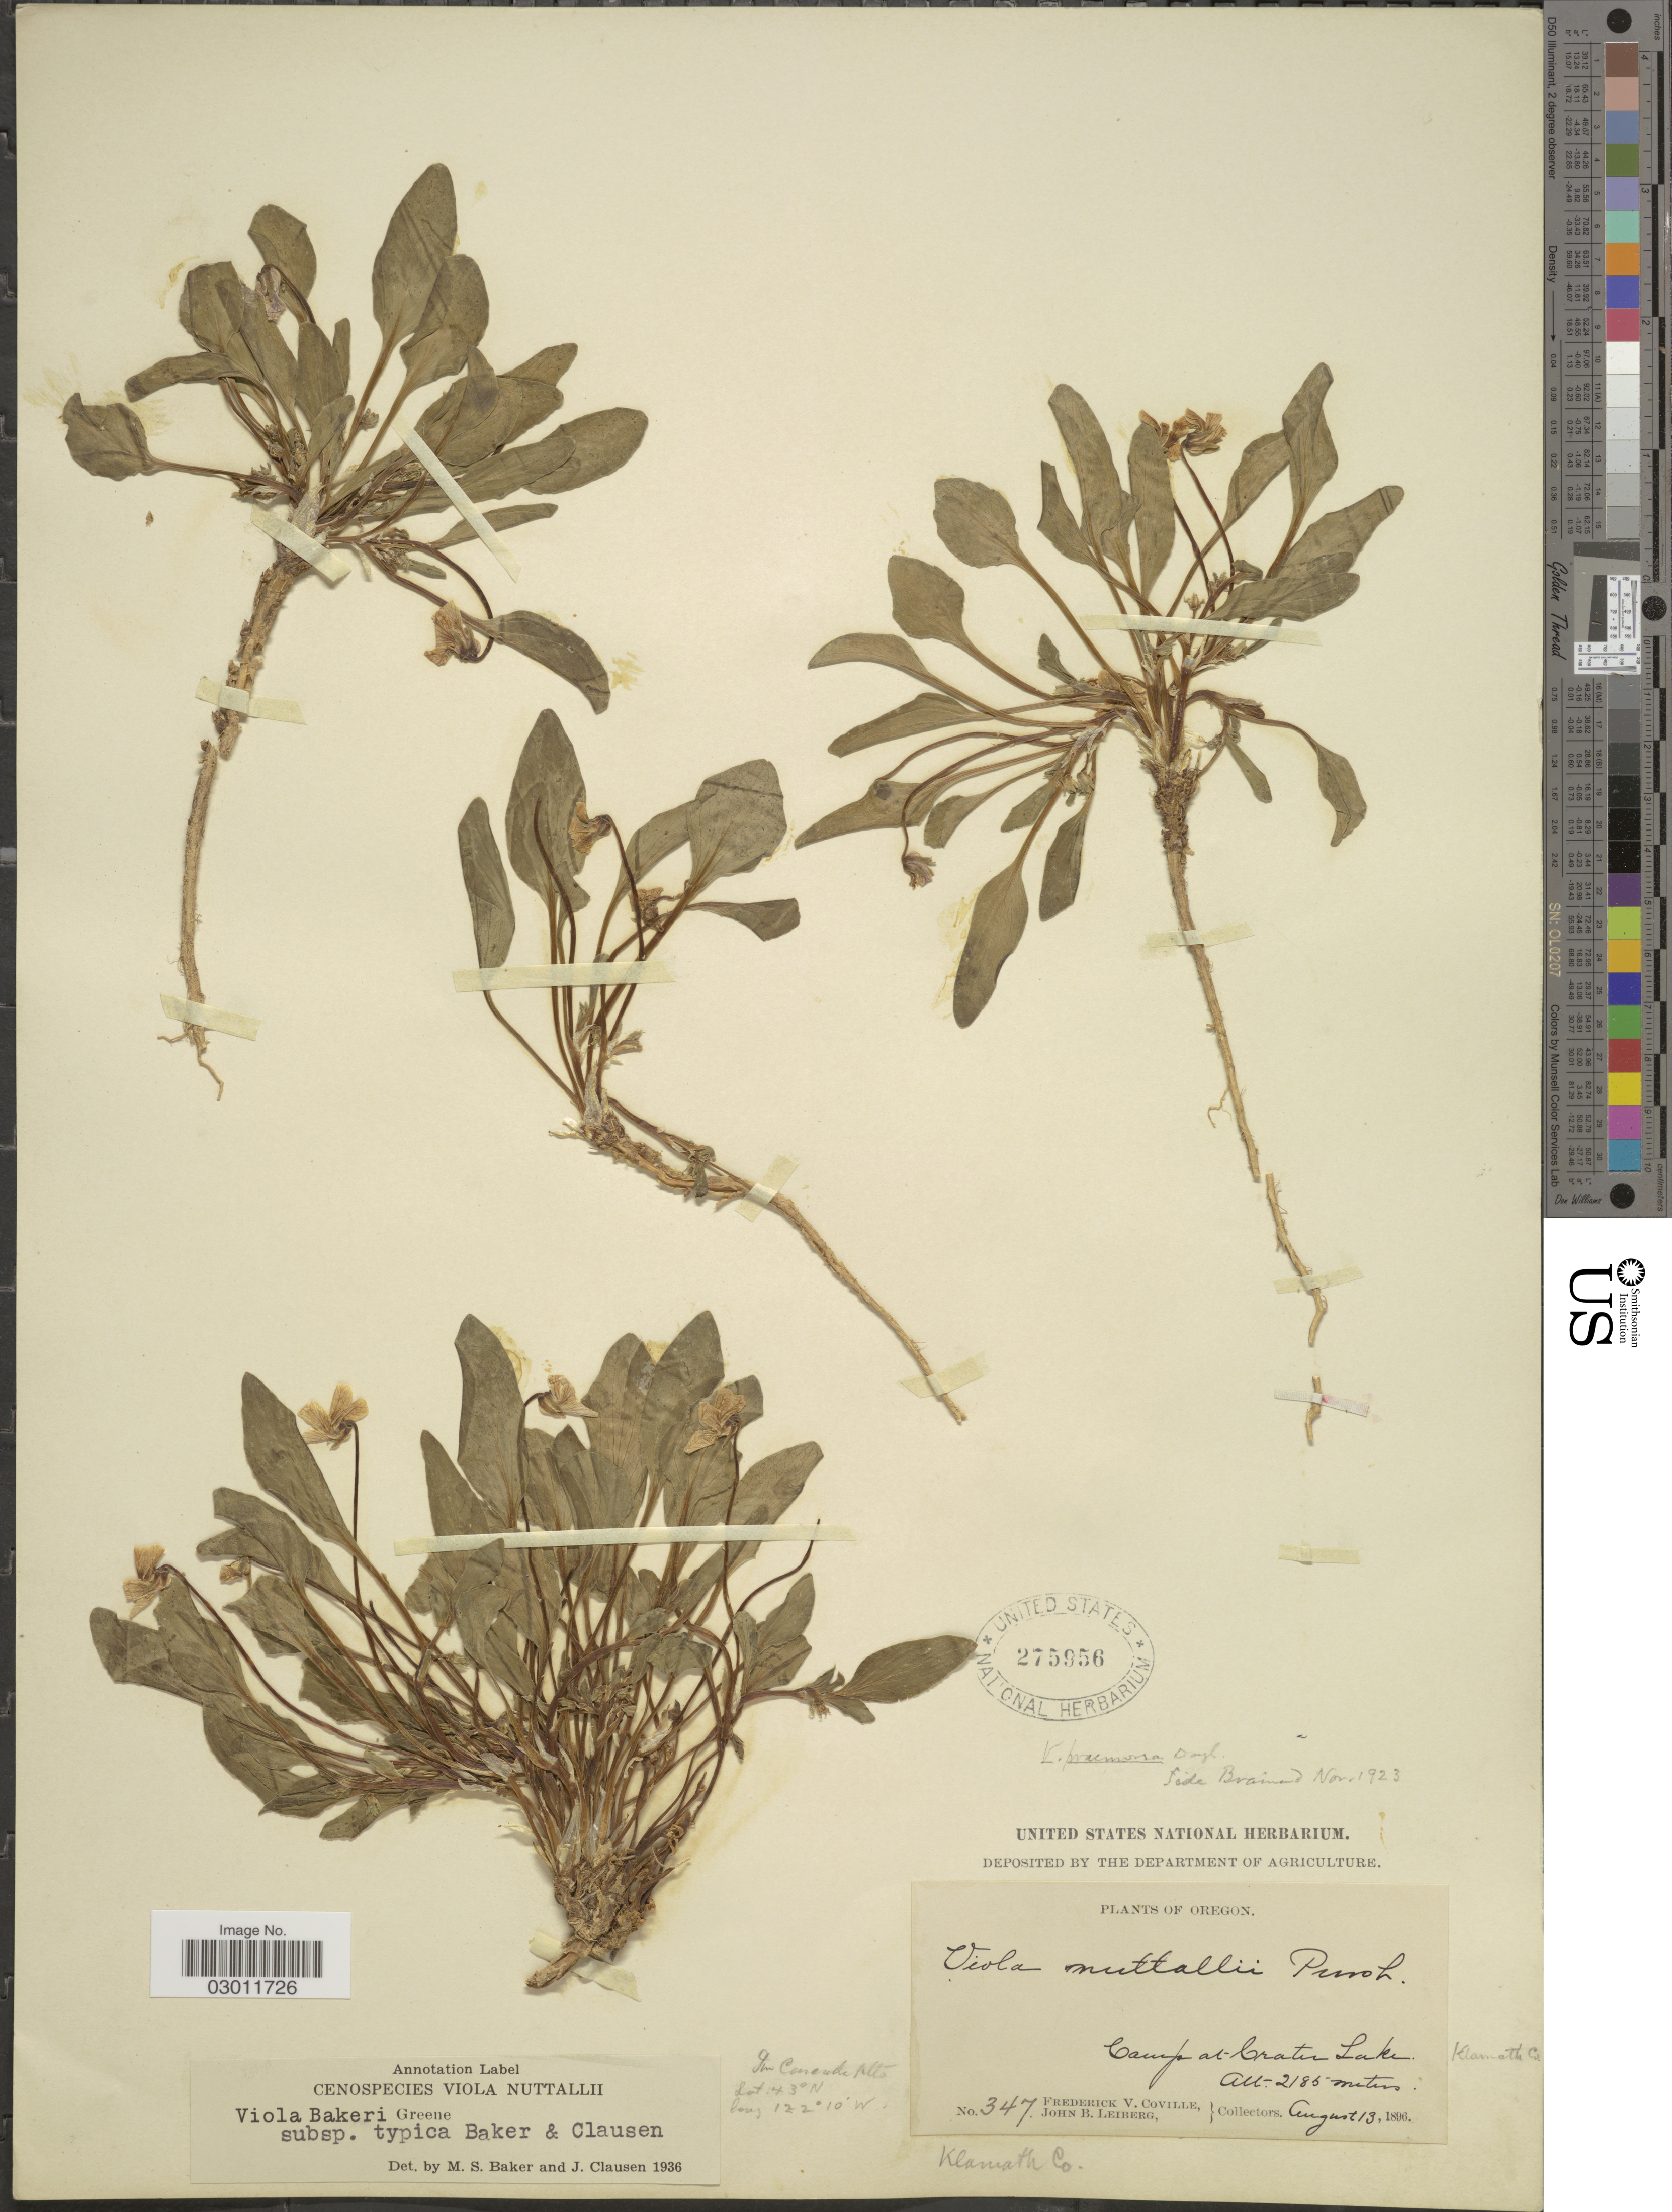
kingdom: Plantae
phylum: Tracheophyta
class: Magnoliopsida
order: Malpighiales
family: Violaceae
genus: Viola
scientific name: Viola bakeri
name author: Greene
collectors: F. V. Coville & J. B. Leiberg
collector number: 347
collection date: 1896-08-13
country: United States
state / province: Oregon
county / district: Klamath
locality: Camp at Crater Lake, Klamath Co. In Cascade Mts.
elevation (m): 2185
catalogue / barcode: US 275956